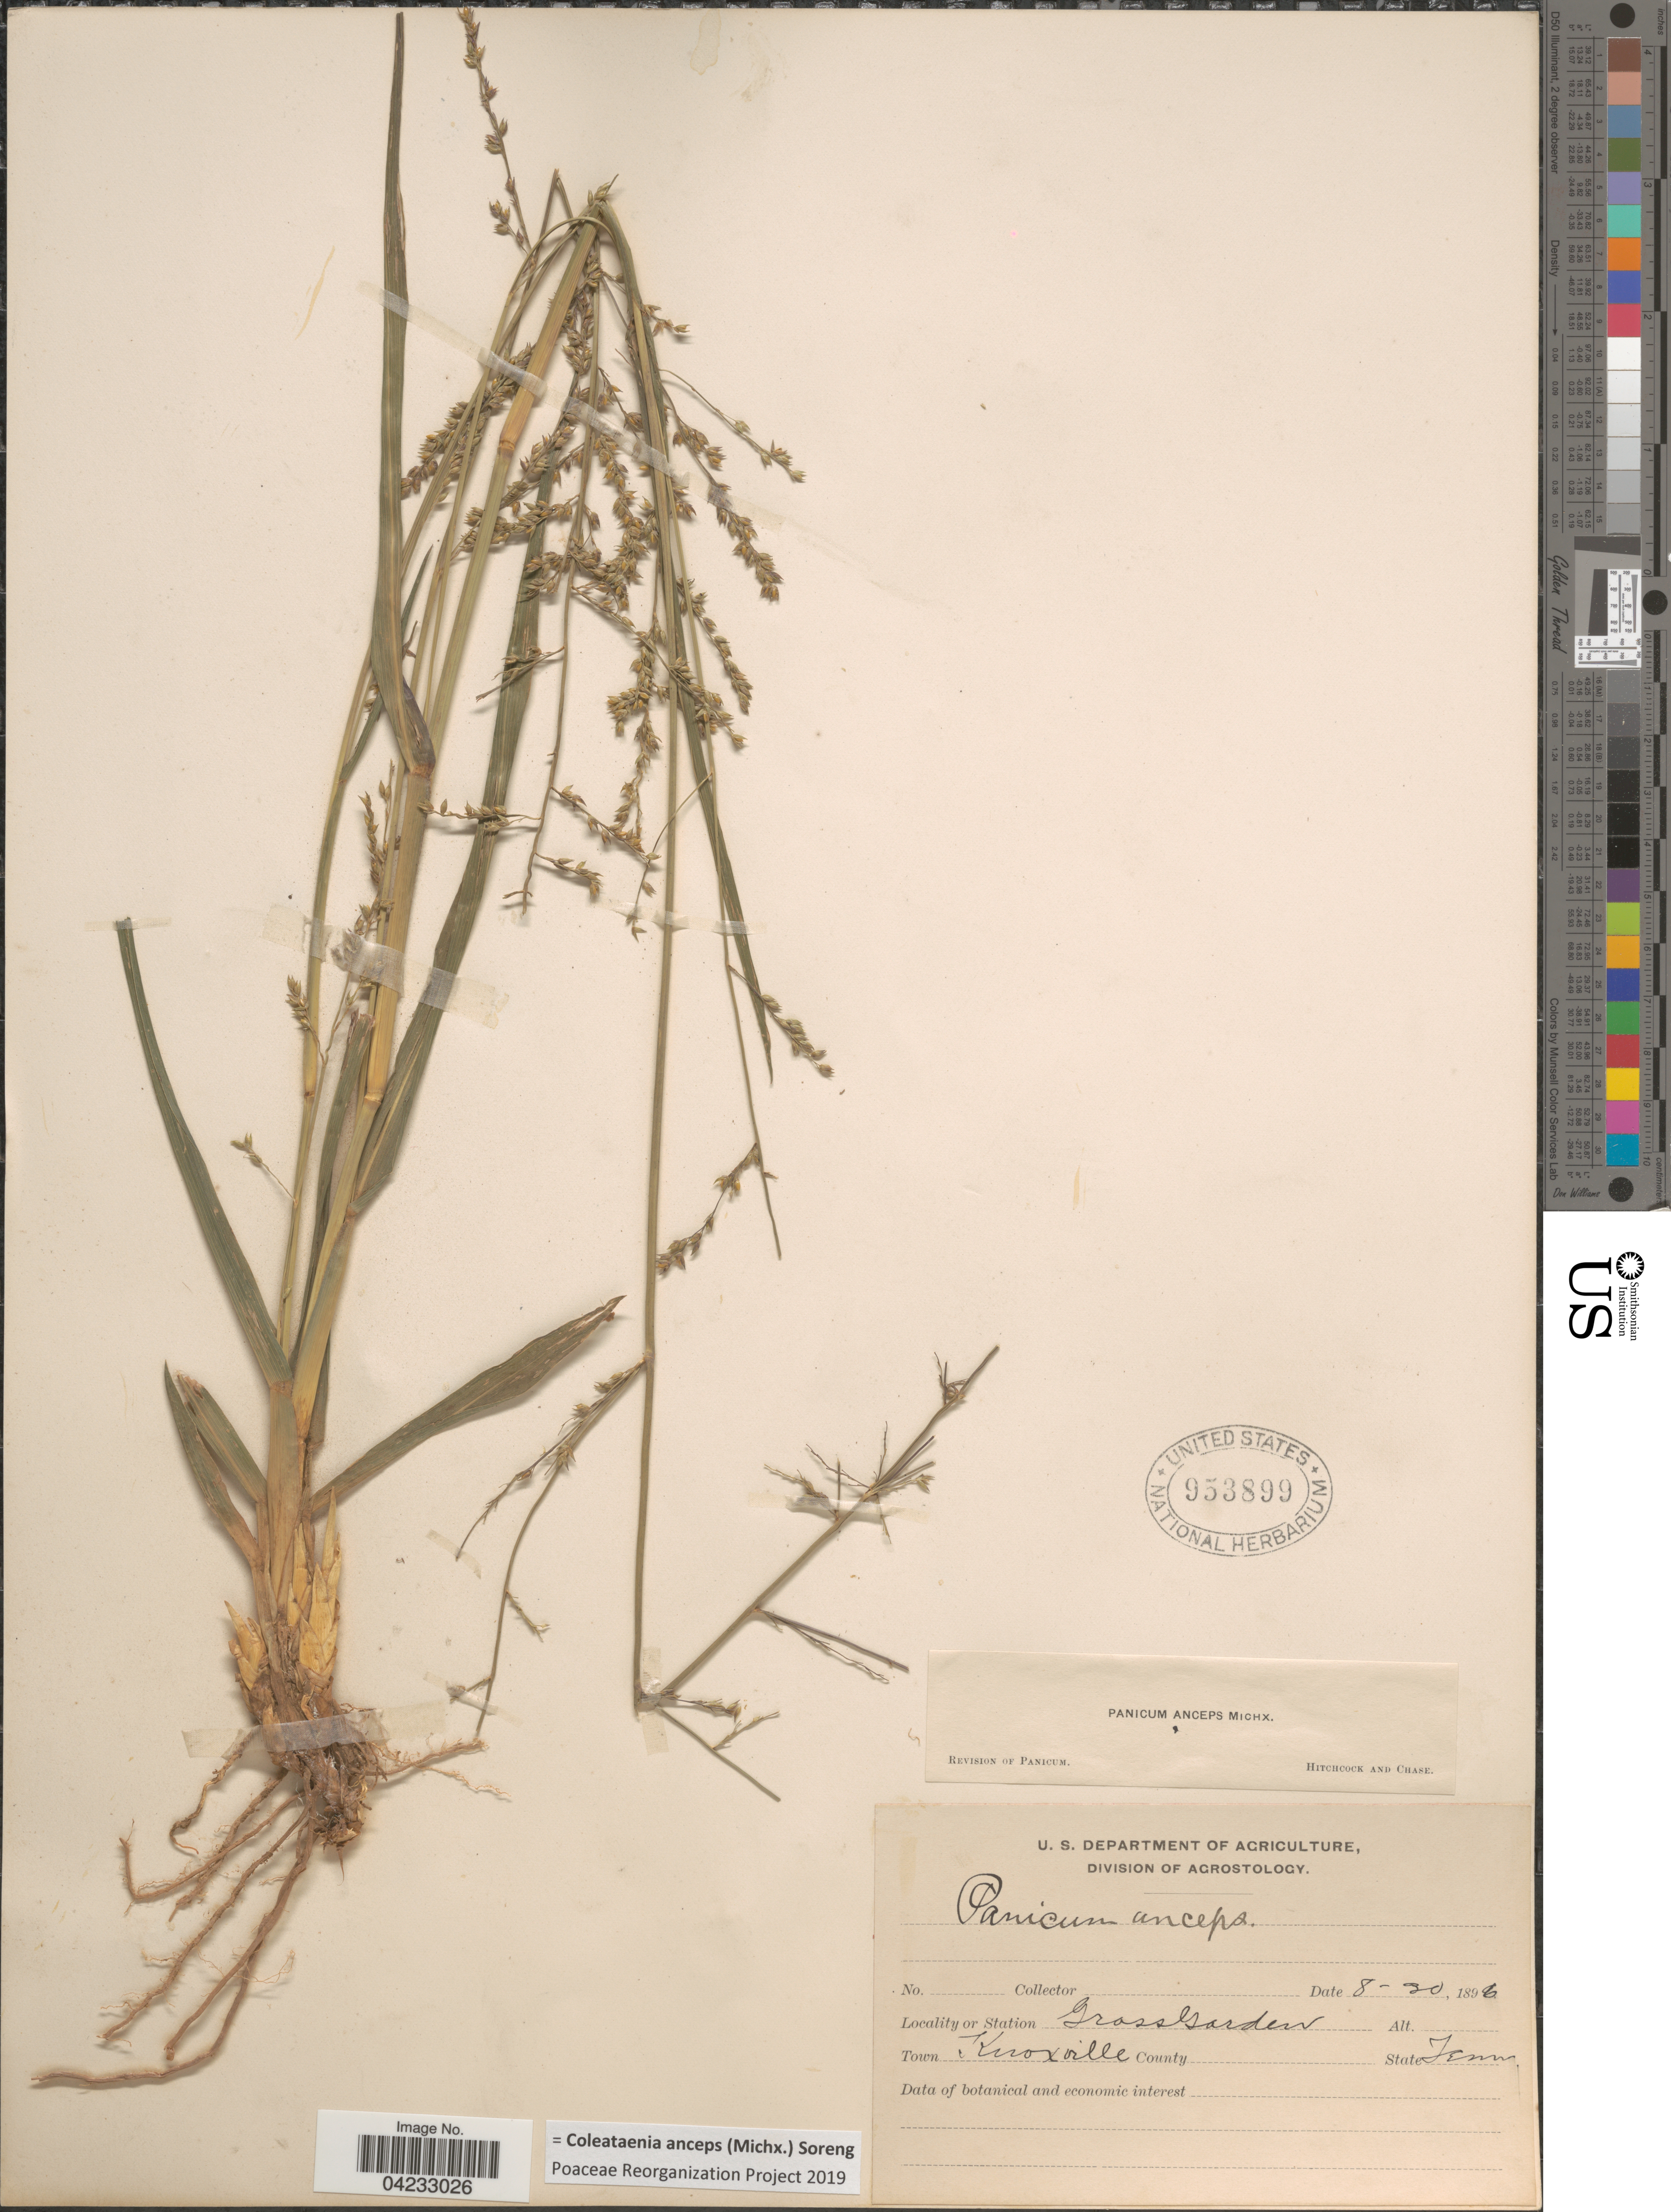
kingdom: Plantae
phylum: Tracheophyta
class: Liliopsida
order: Poales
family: Poaceae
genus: Coleataenia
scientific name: Coleataenia anceps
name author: (Michx.) Soreng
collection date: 1896-08-20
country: United States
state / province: Tennessee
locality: Grass Garden. Town Knoxville.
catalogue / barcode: US 953899